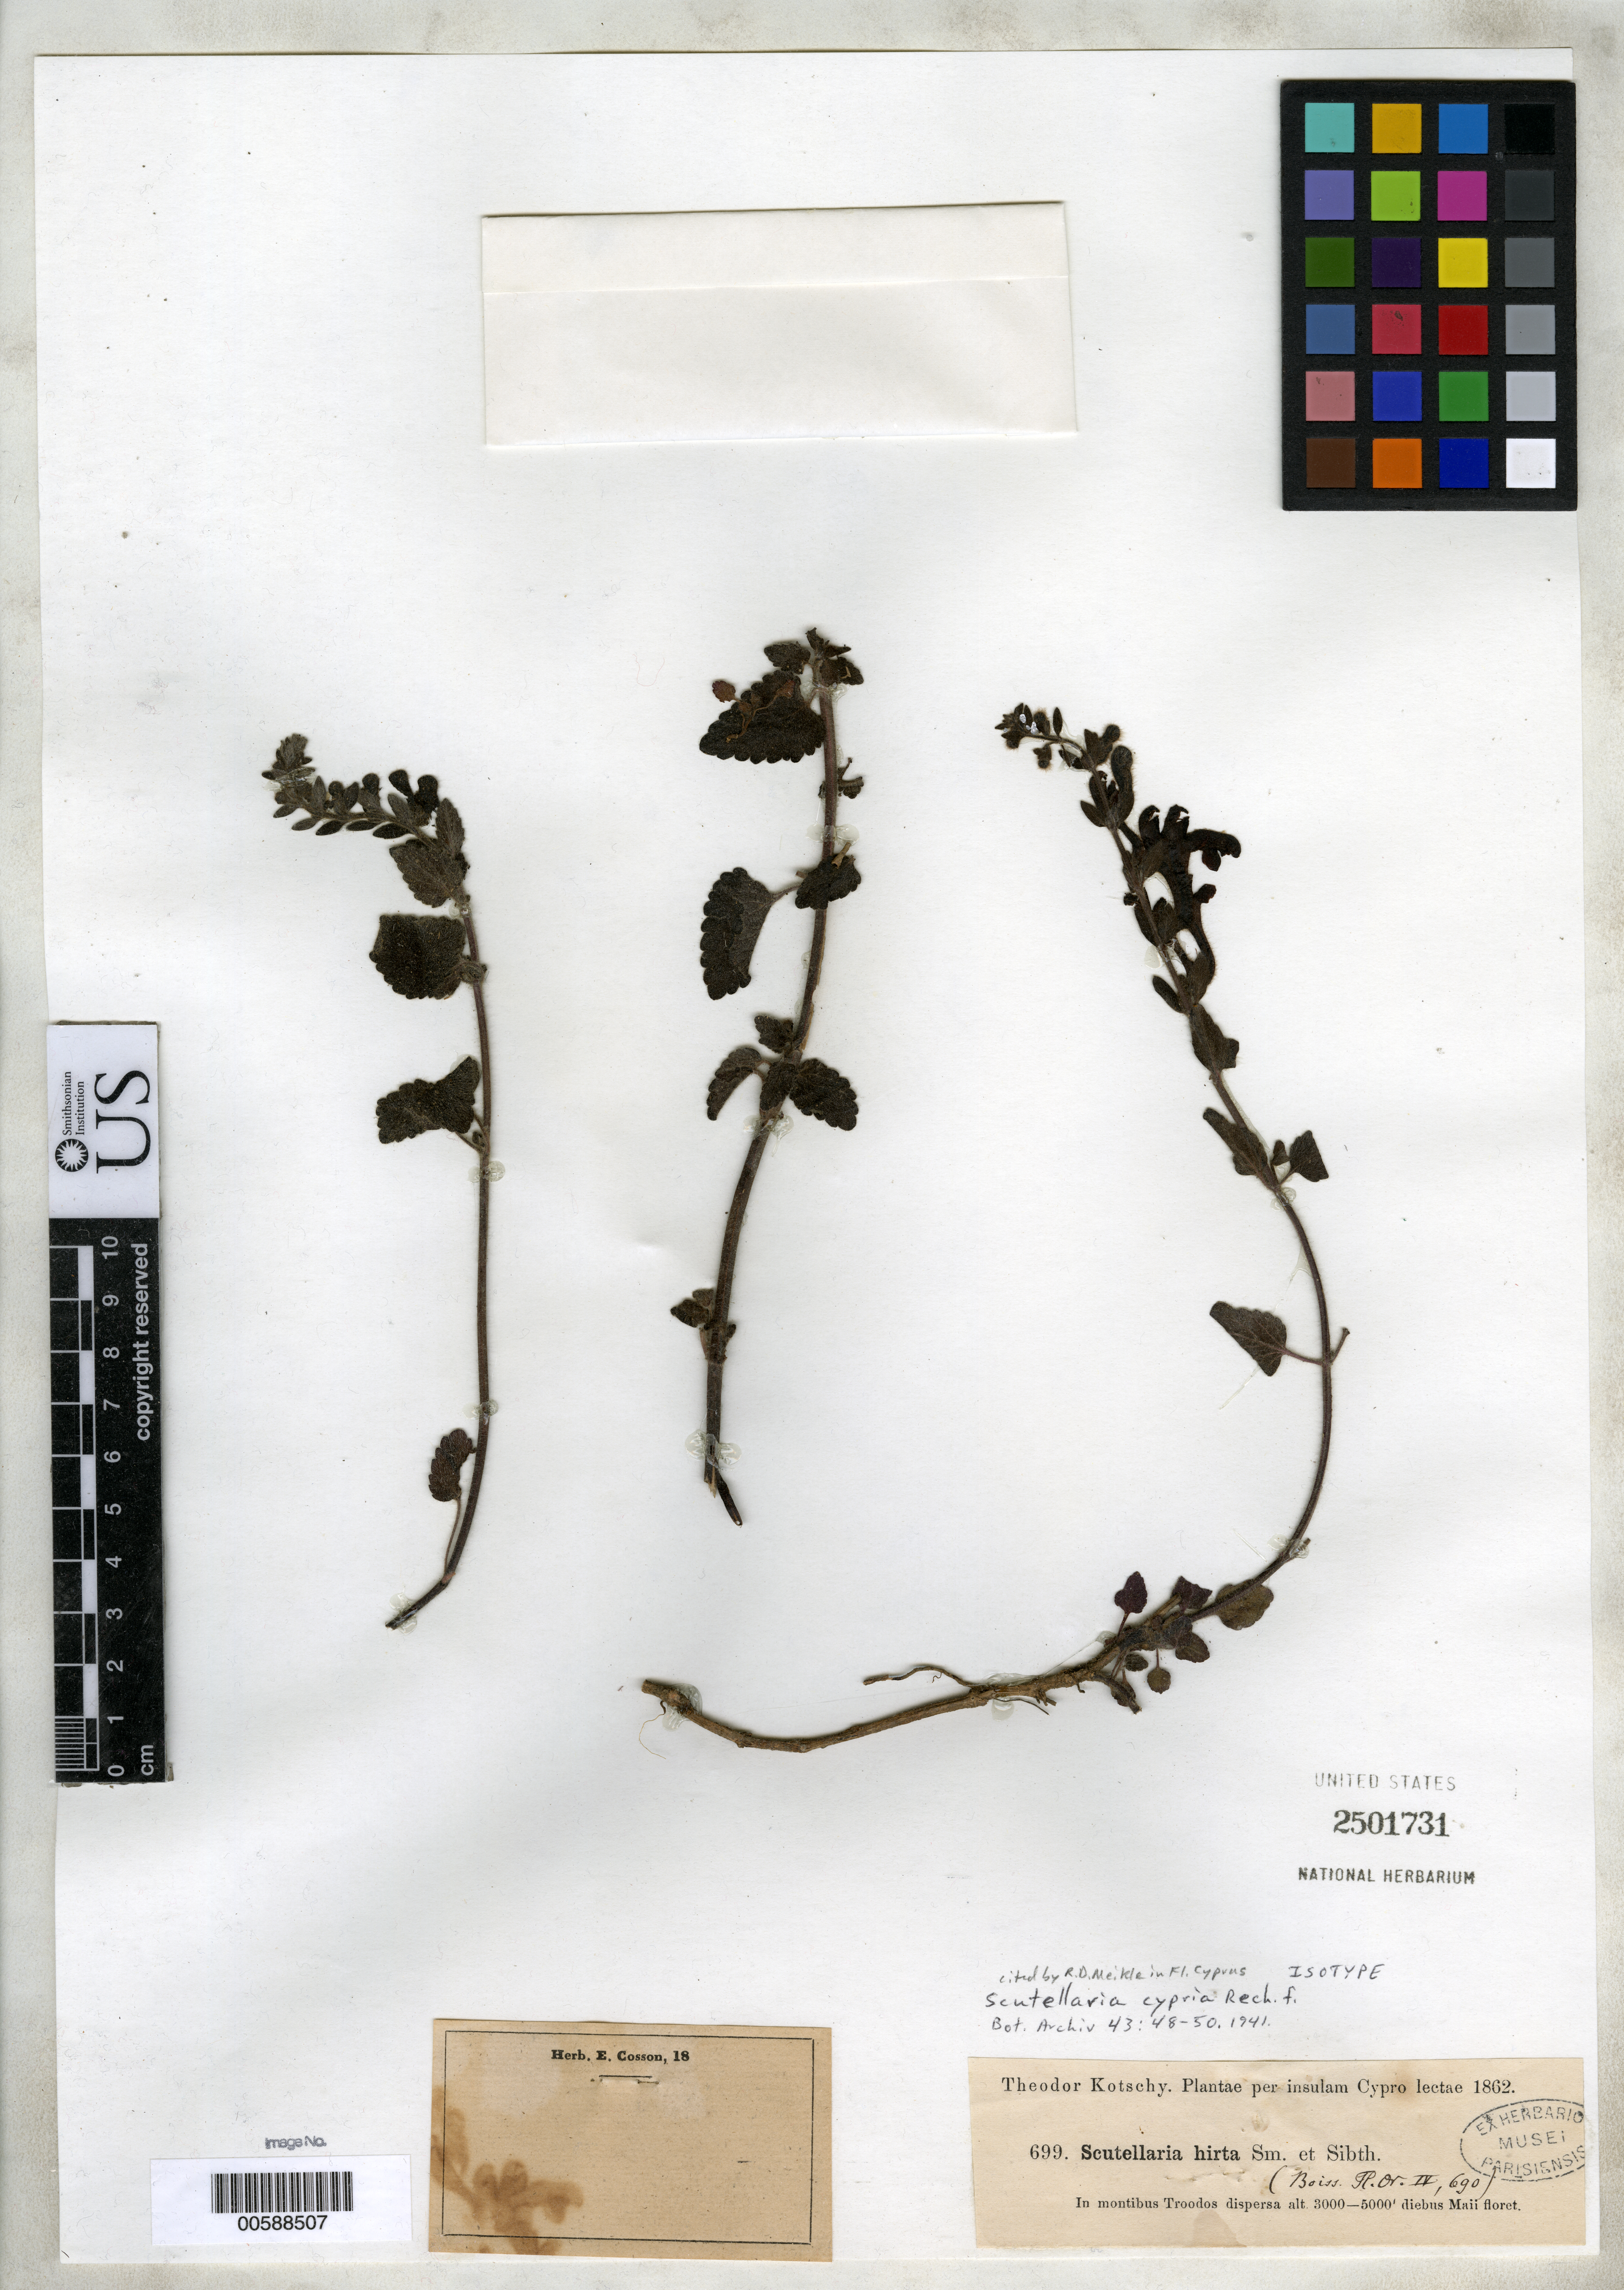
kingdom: Plantae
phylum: Tracheophyta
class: Magnoliopsida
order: Lamiales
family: Lamiaceae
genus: Scutellaria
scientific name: Scutellaria cypria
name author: Rech. f.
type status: Isotype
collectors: K. G. Kotschy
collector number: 699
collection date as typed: May 1862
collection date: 1862-05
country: Cyprus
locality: In Montibus Troodos Dispersa.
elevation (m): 914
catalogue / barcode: US 2501731